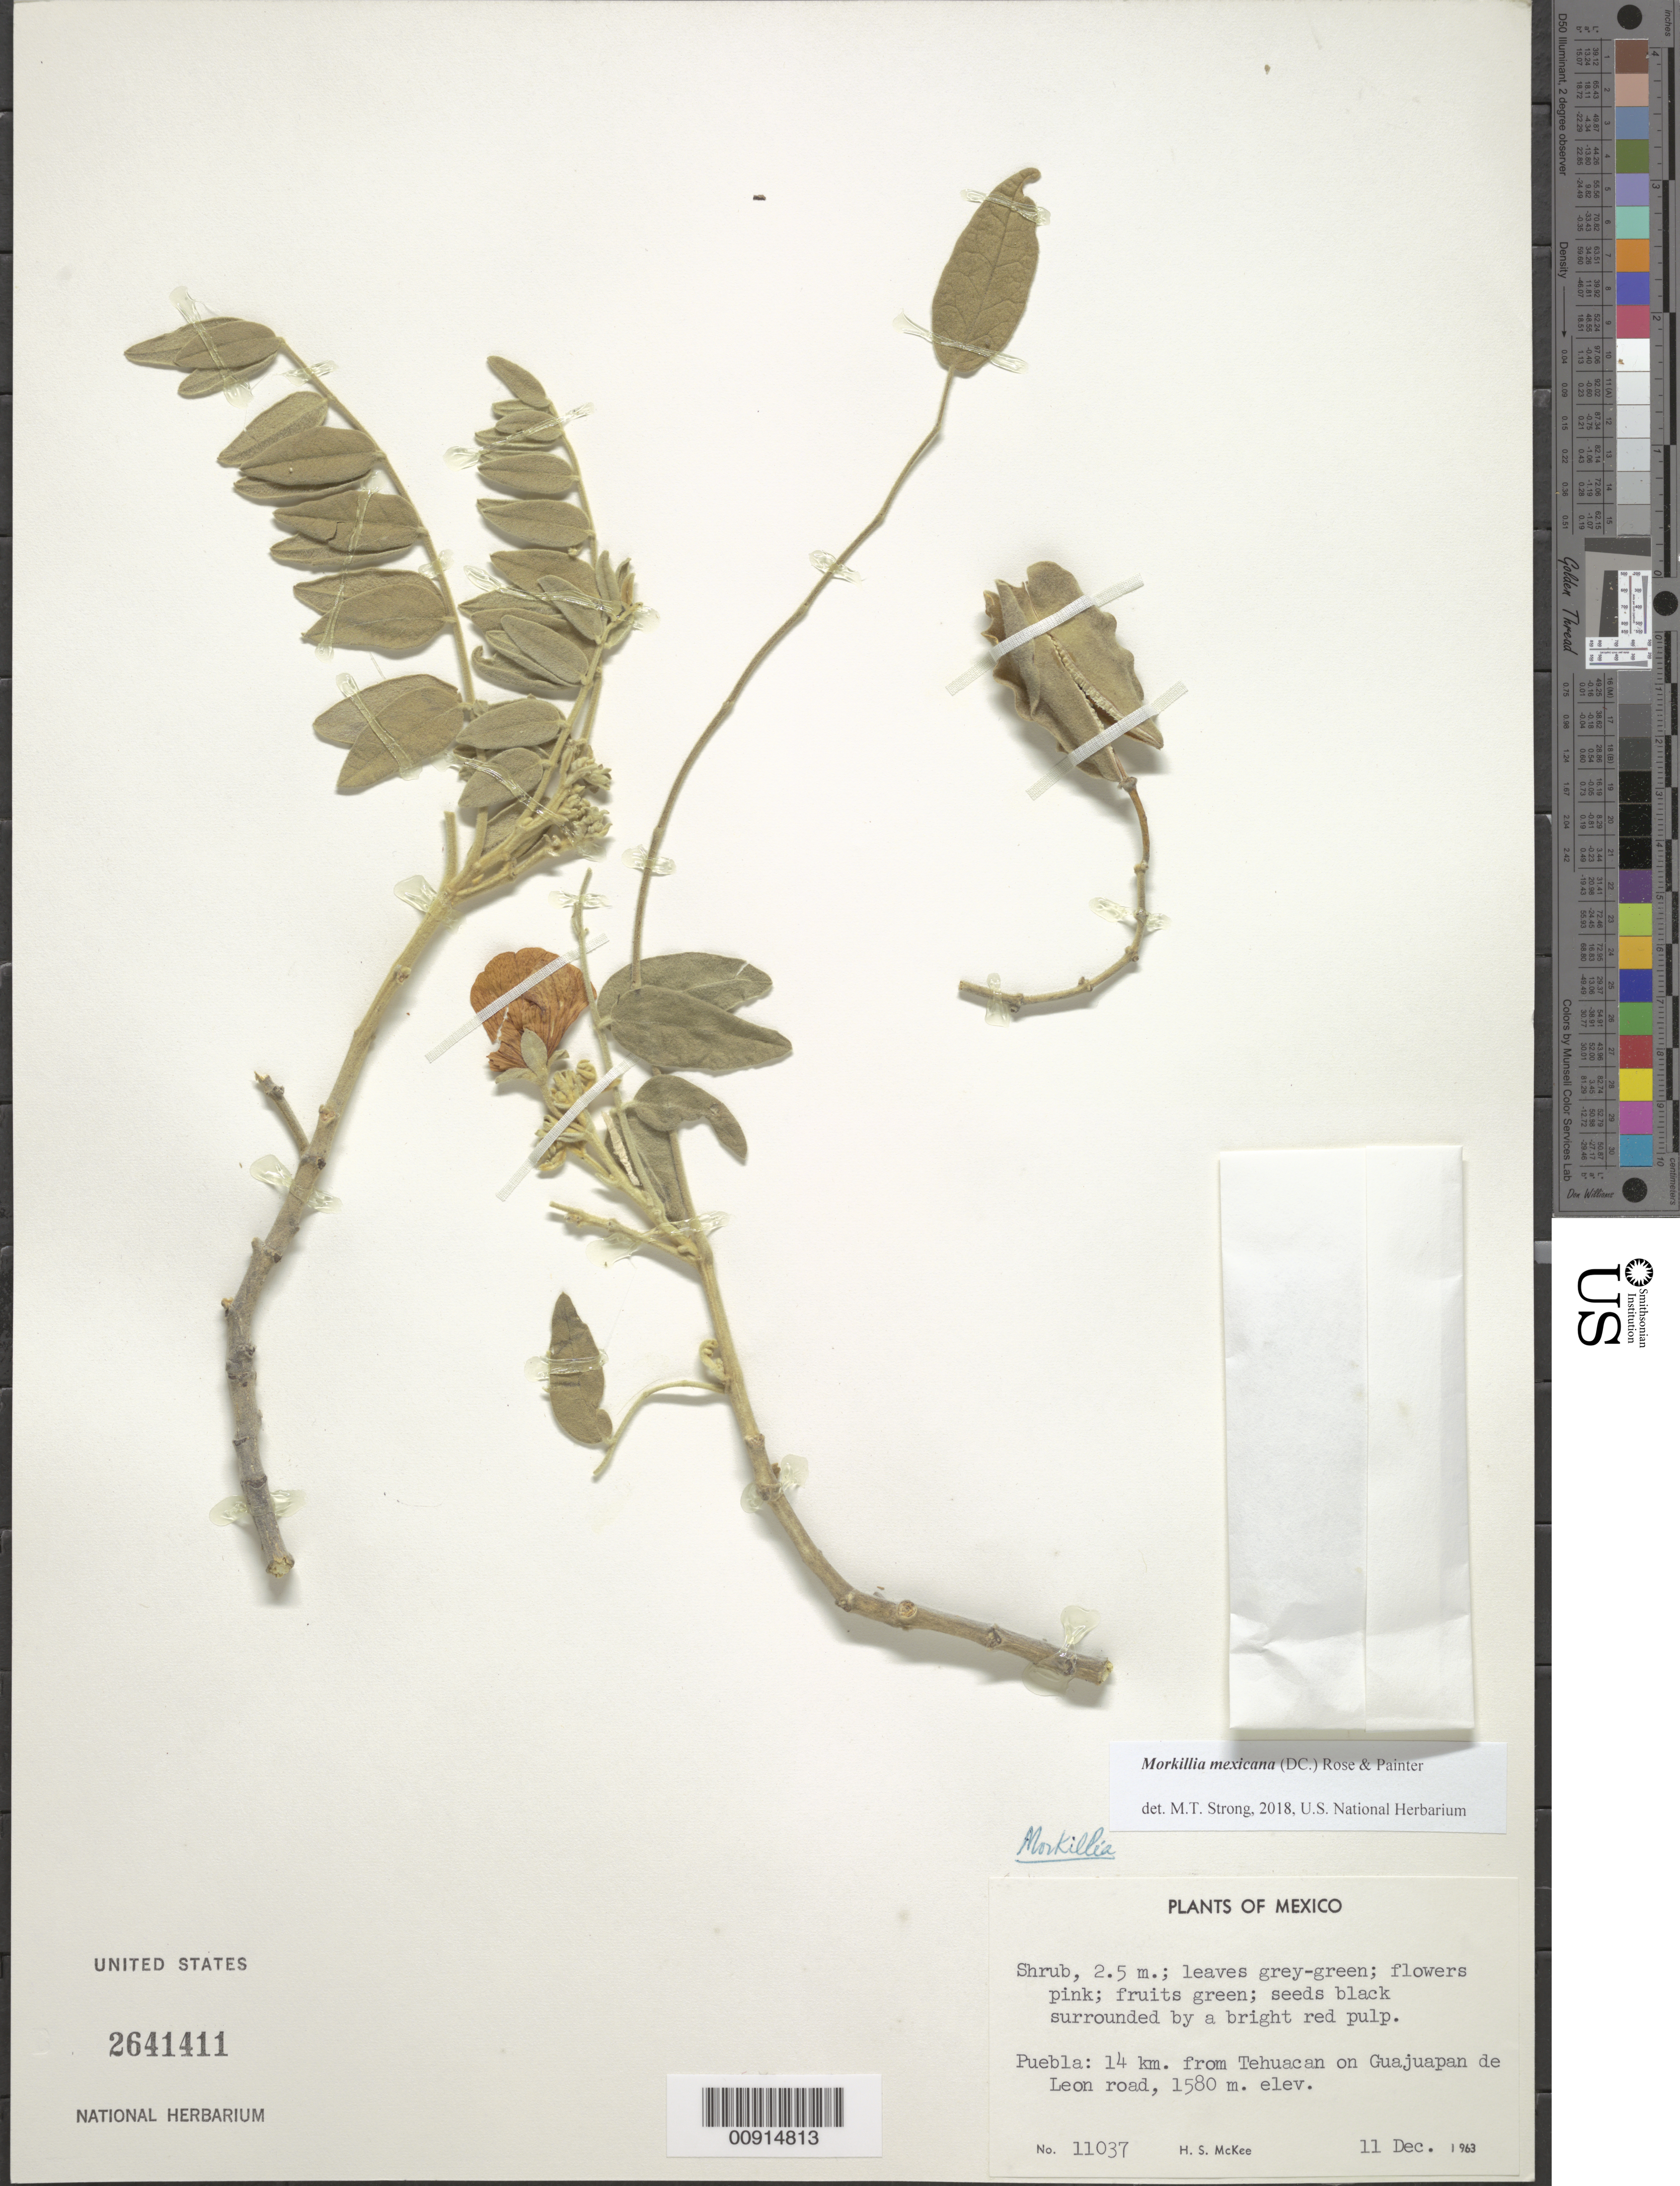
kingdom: Plantae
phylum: Tracheophyta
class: Magnoliopsida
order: Zygophyllales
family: Zygophyllaceae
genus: Morkillia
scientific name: Morkillia mexicana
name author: (Moc. & Sessé ex DC.) Rose & Painter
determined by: Strong, Mark T., (BOT), Smithsonian Institution - National Museum of Natural History (UNITED STATES)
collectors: H. S. McKee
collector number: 11037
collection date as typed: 11 Dec 1963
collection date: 1963-12-11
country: Mexico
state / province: Puebla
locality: Puebla: 14 km. from Tehuacán on Guajuapan [sic] de León.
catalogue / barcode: US 2641411